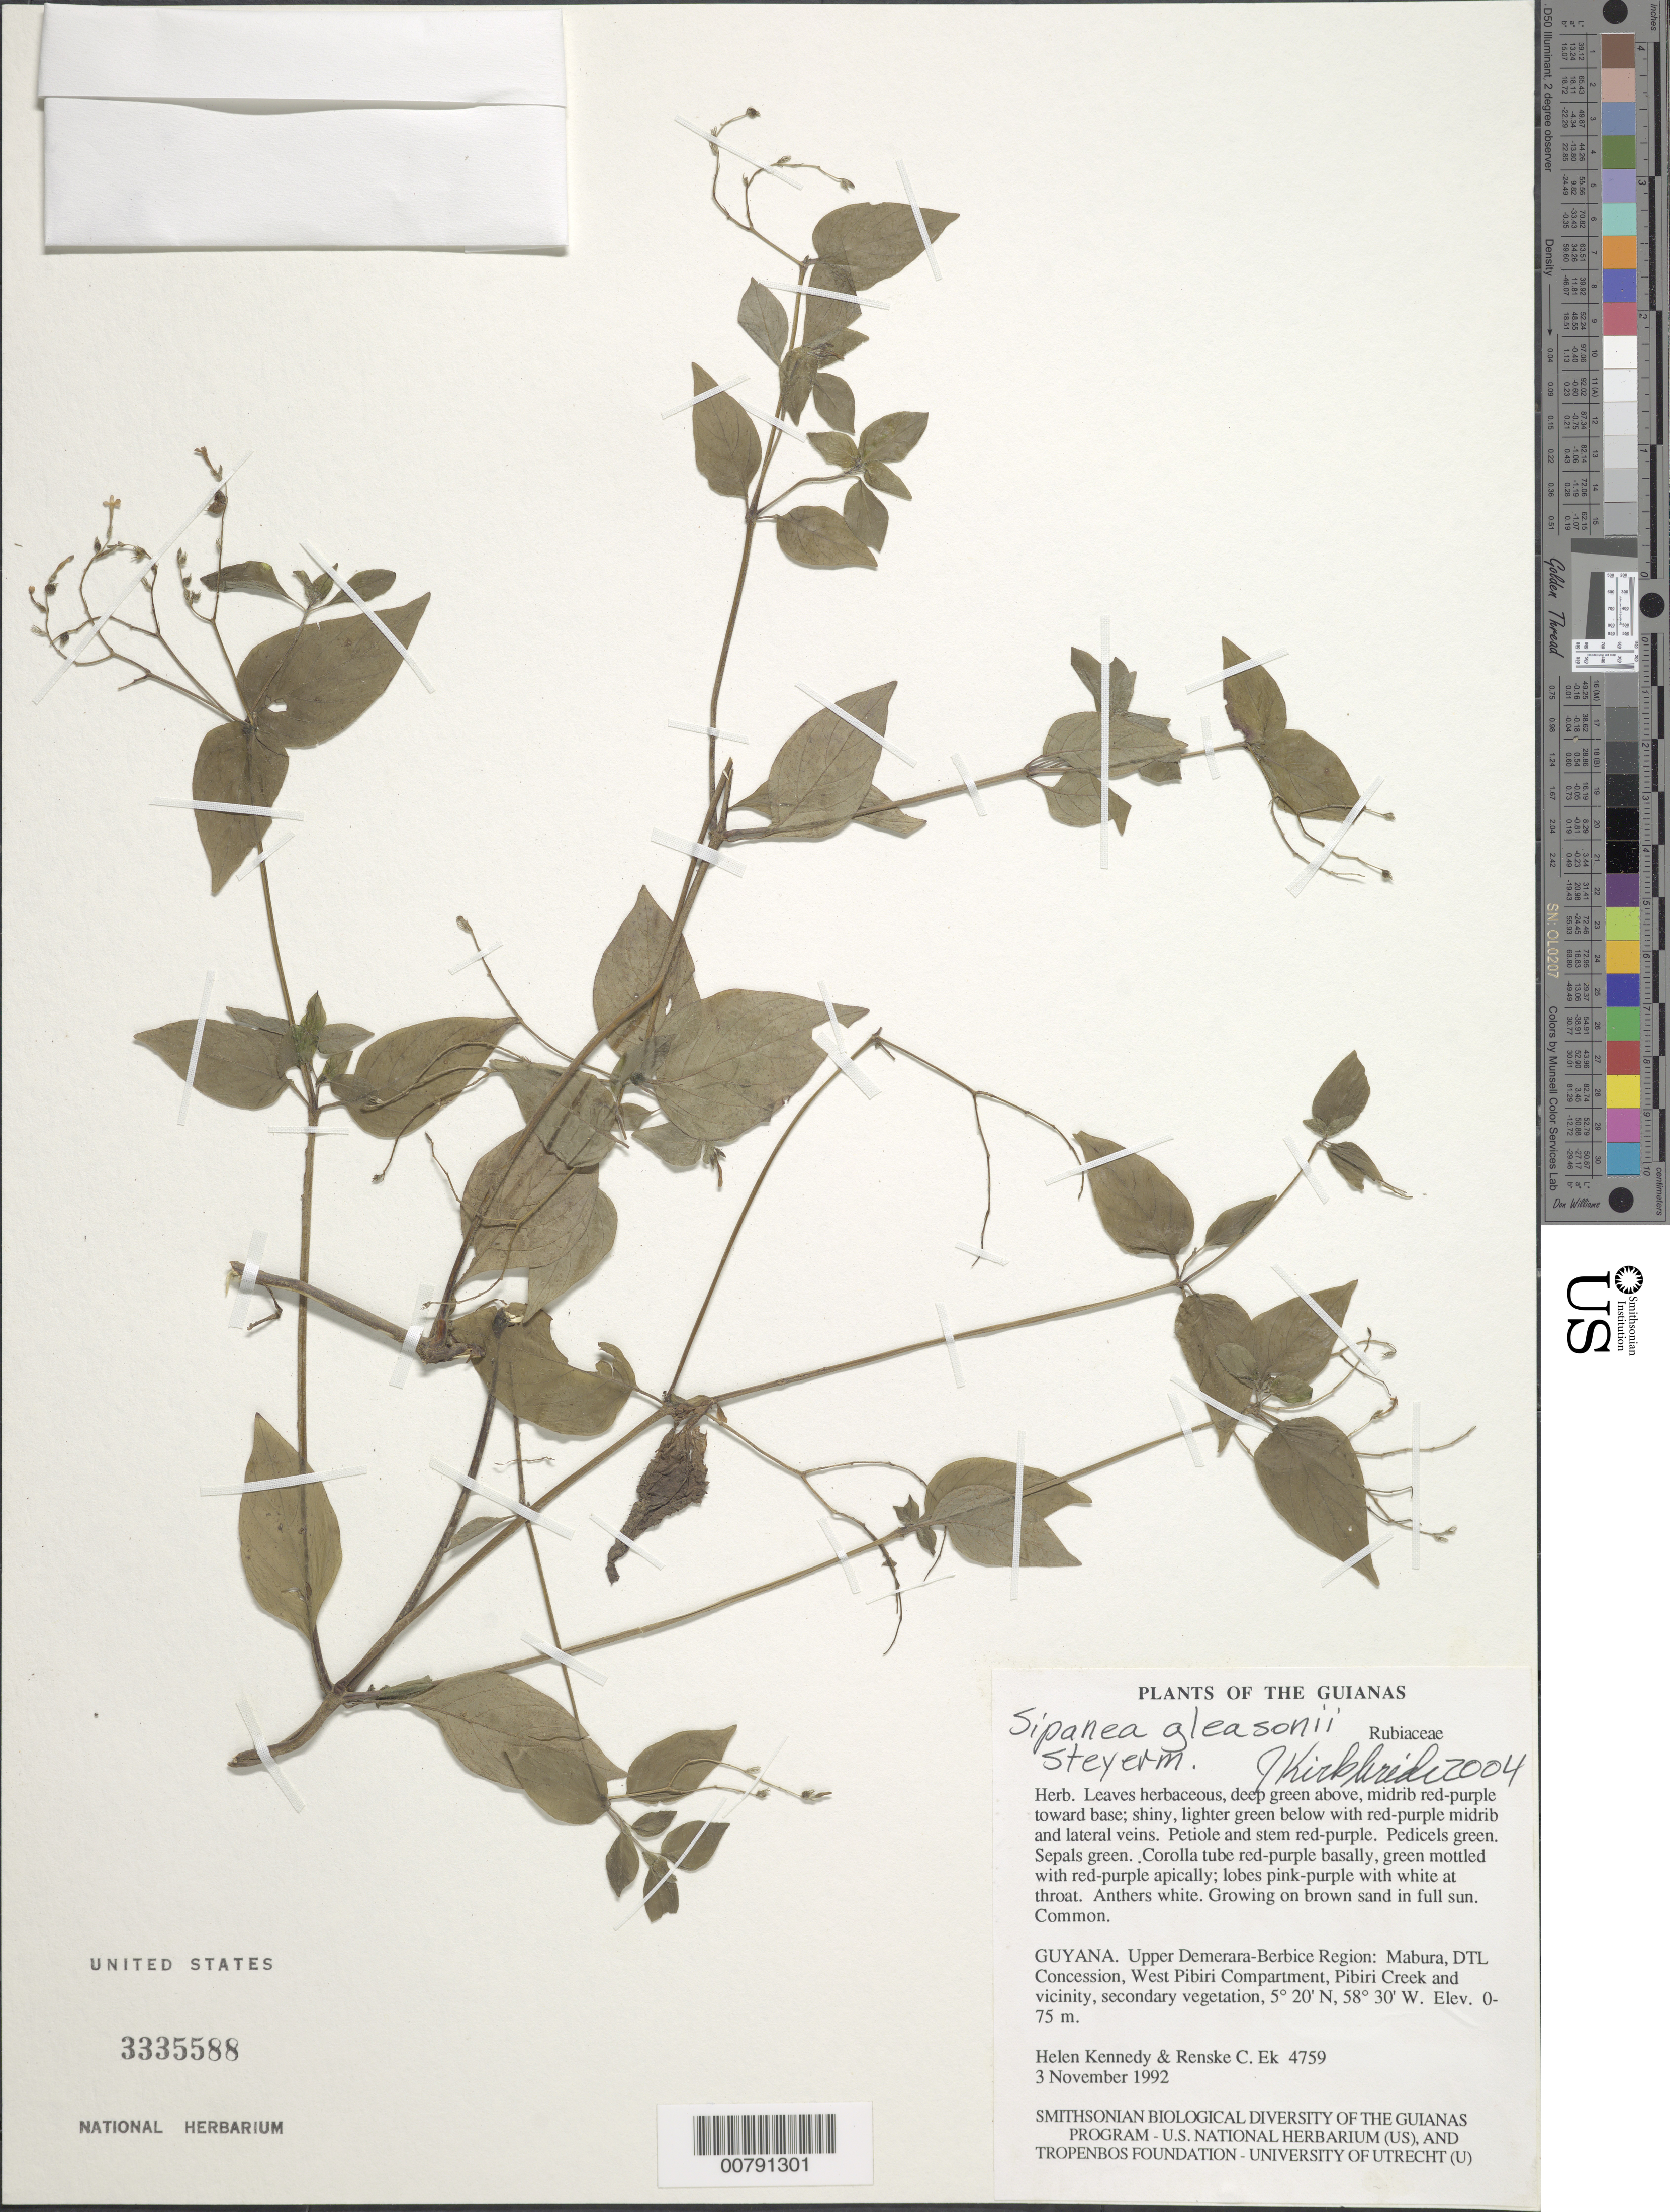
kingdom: Plantae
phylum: Tracheophyta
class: Magnoliopsida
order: Gentianales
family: Rubiaceae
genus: Sipanea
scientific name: Sipanea gleasonii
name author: Steyerm.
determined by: Kirkbride, J. H.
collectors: H. Kennedy & R. C. Ek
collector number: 4759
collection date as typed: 3 November 1992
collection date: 1992-11-03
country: Guyana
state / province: U. Demerara-Berbice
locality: Mabura Hill; DTL Concession, West Pibiri Compartment, Pibiri Creek & vicinity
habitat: Secondary vegetation, brown sand in full sun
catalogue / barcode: US 3335588